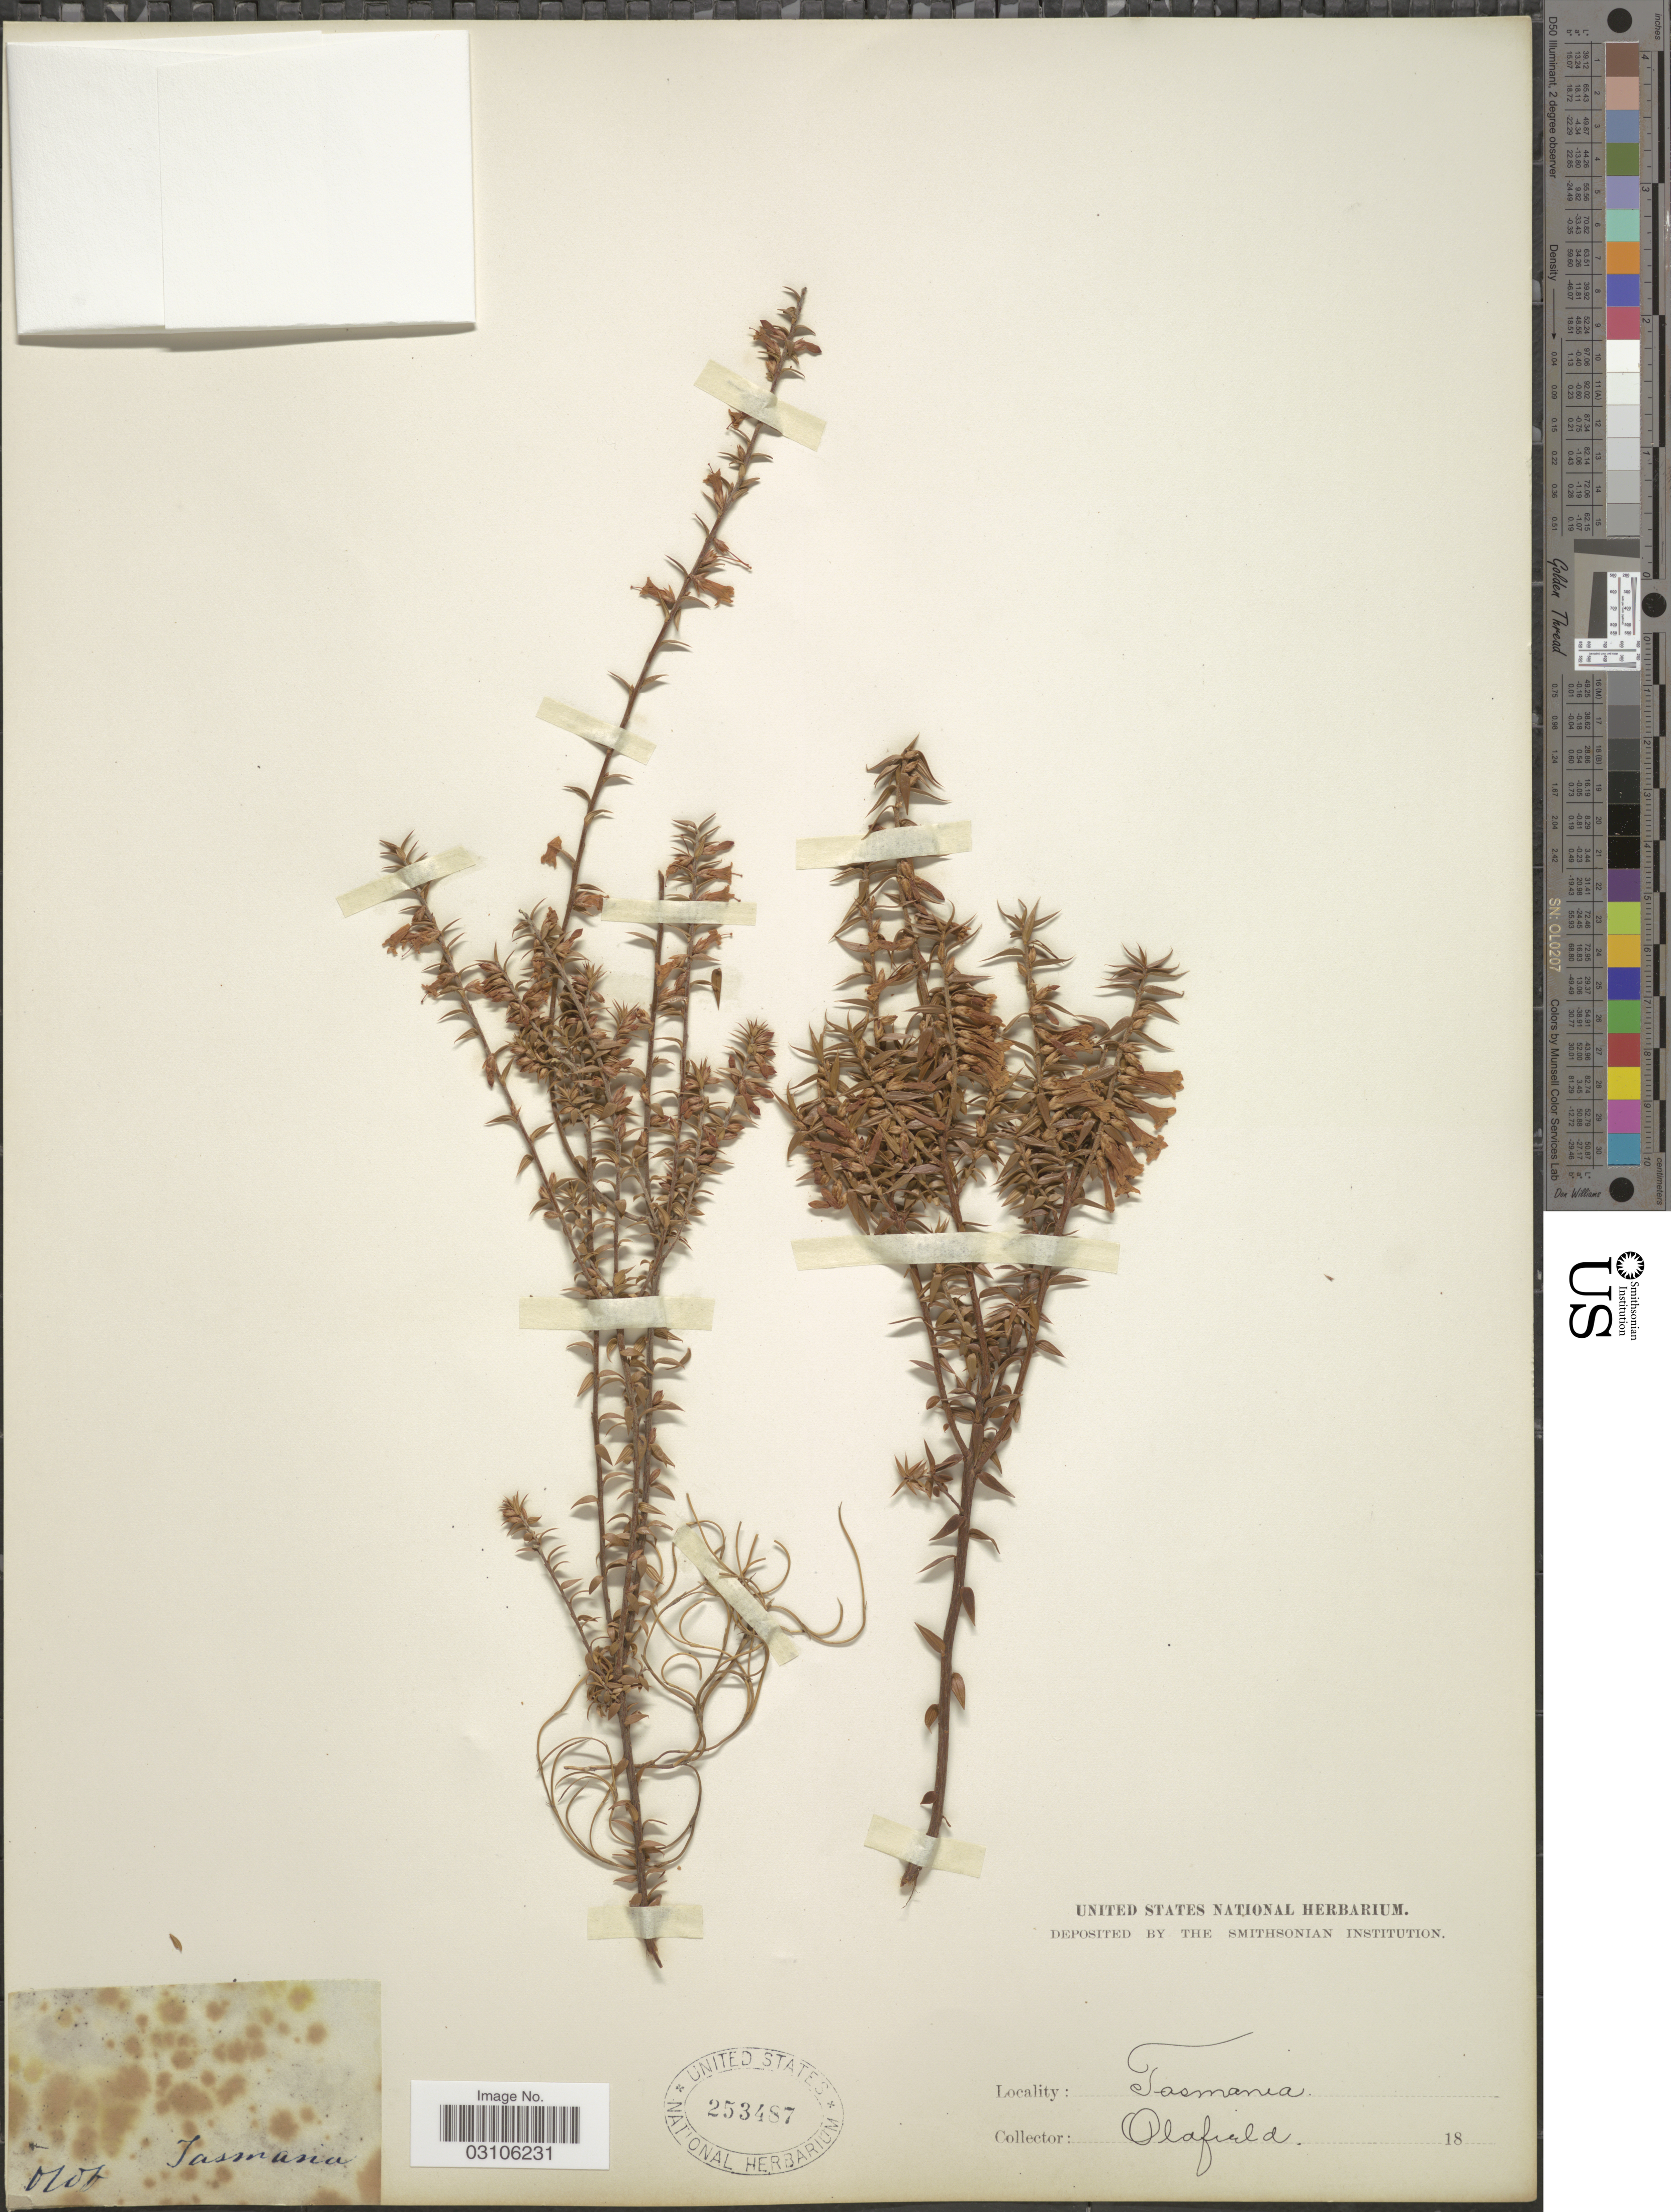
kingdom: Plantae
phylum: Tracheophyta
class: Magnoliopsida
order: Ericales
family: Ericaceae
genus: Lysinema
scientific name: Lysinema sp.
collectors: Oldfield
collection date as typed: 18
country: Australia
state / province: Tasmania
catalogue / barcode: US 253487